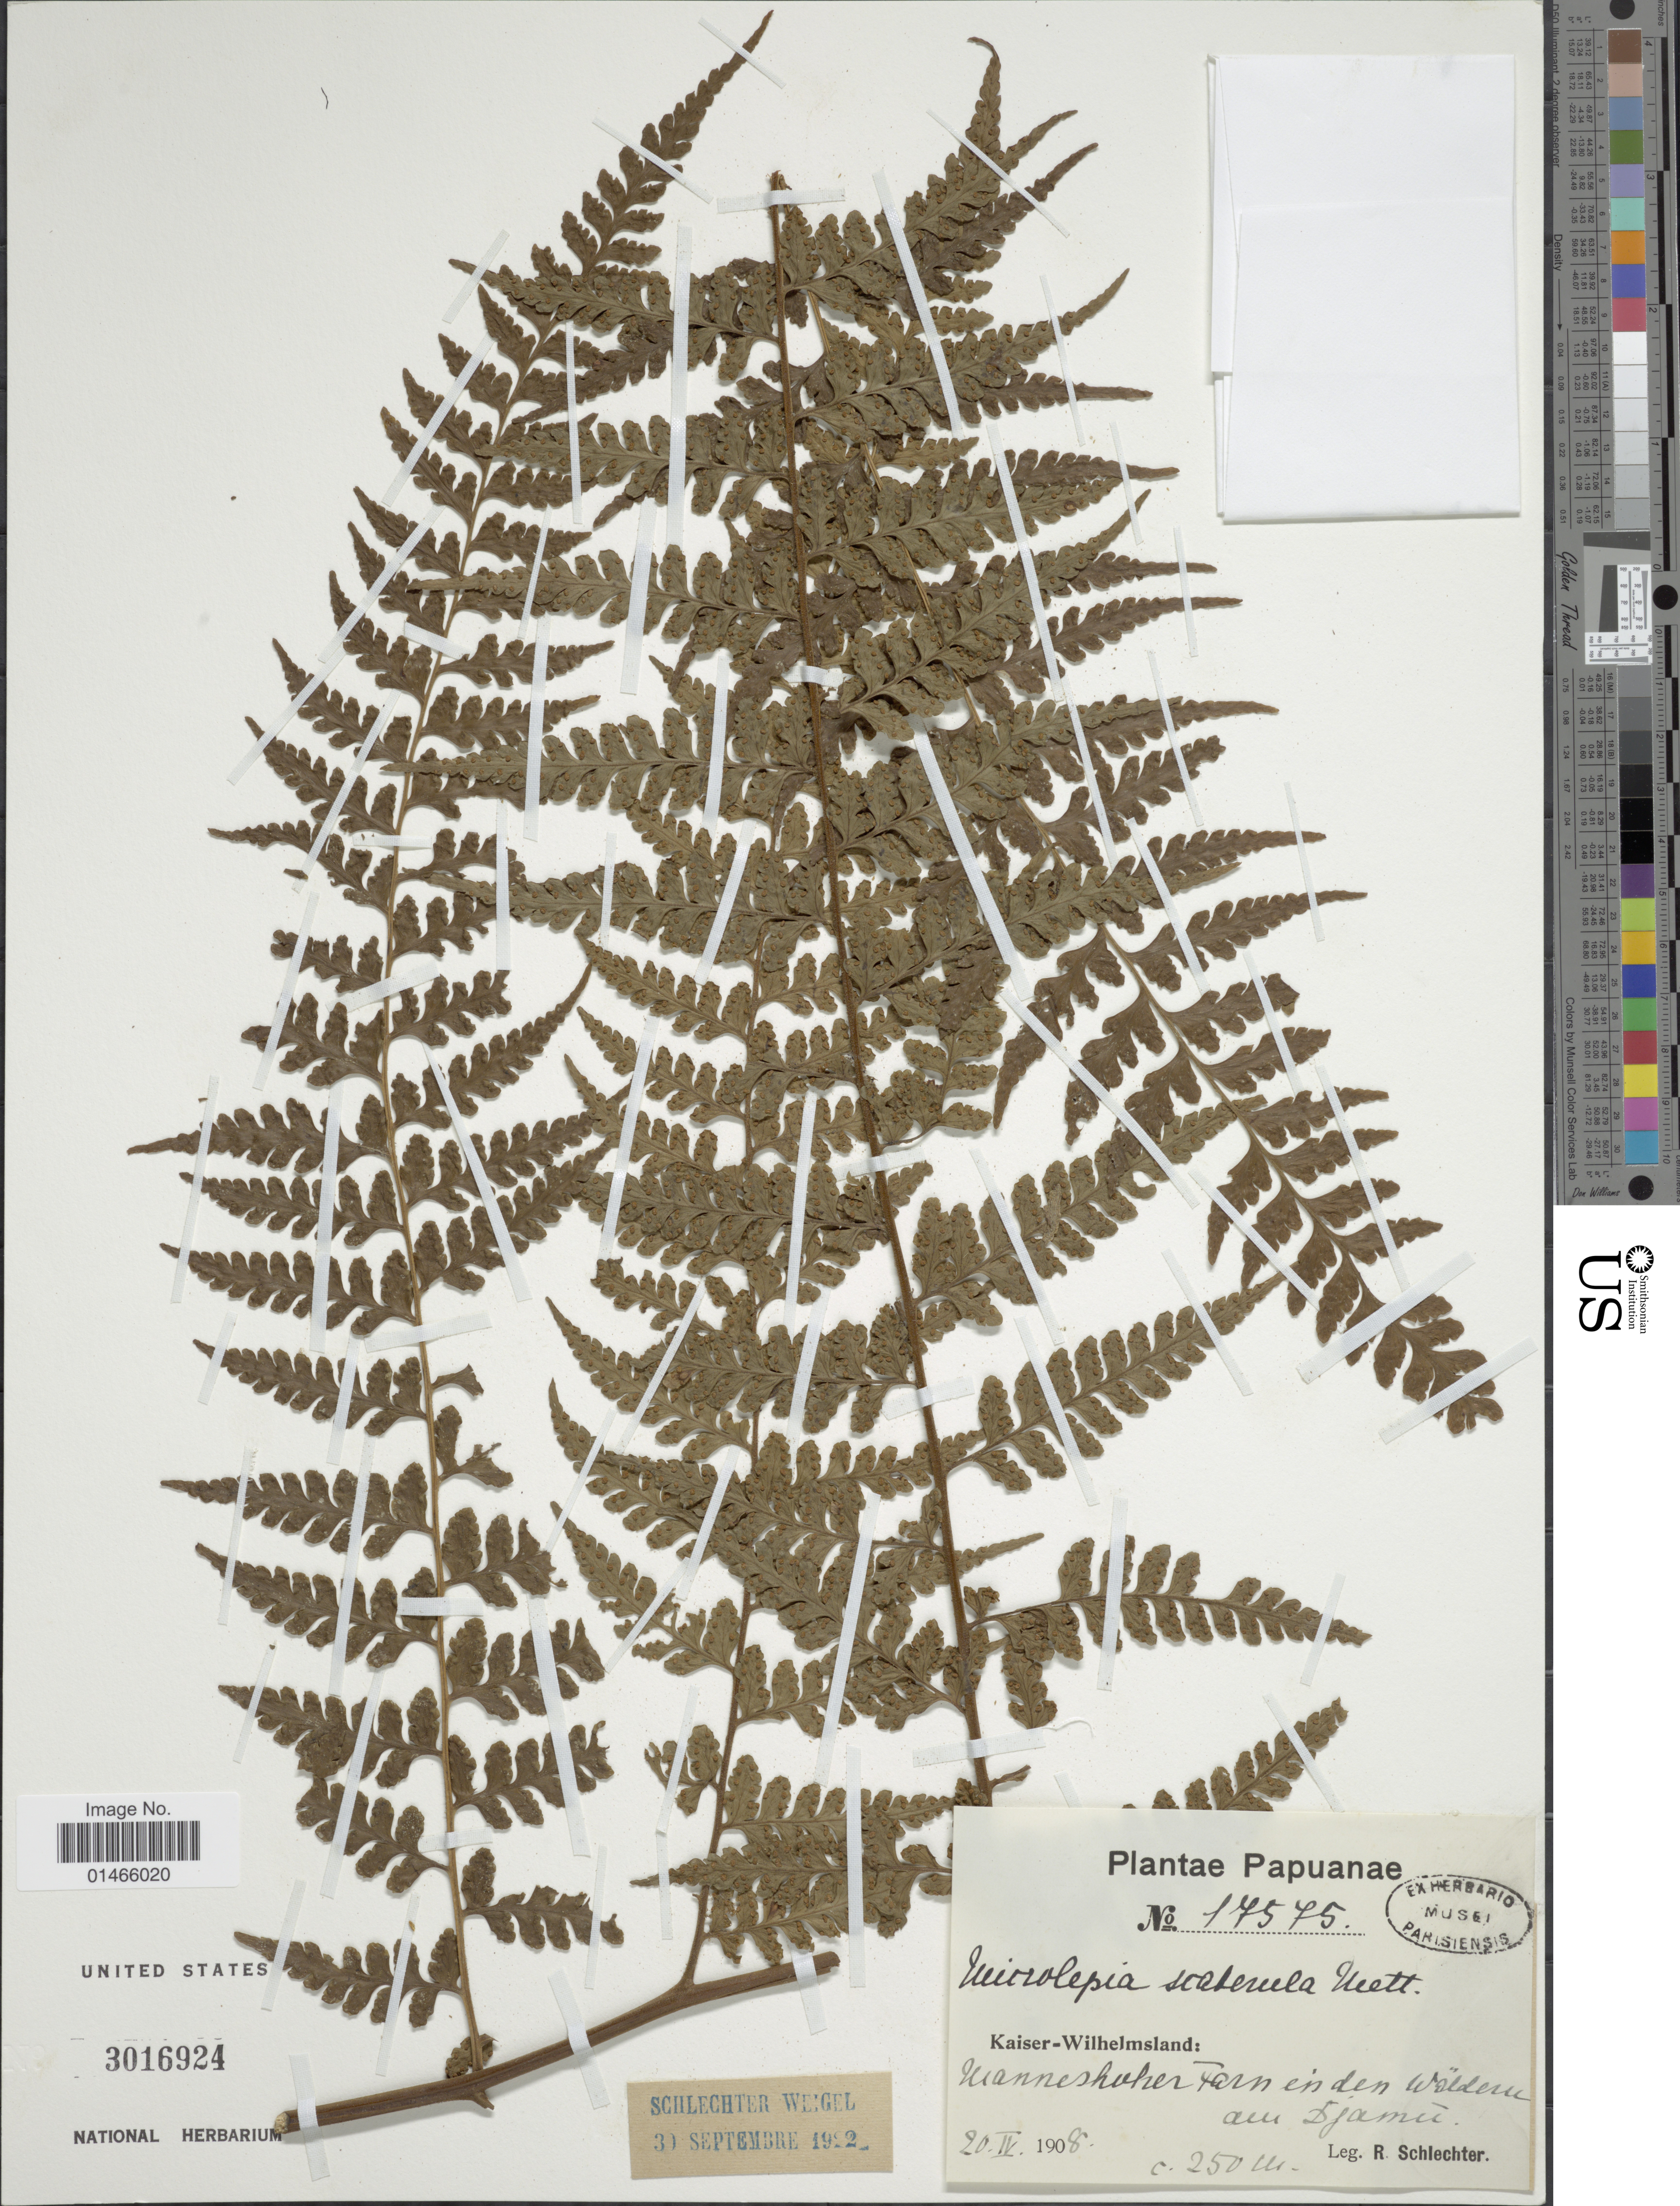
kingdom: Plantae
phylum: Tracheophyta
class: Polypodiopsida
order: Polypodiales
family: Dennstaedtiaceae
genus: Microlepia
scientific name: Microlepia scaberula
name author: Mett. ex Kuhn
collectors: F. R. R. Schlechter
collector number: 17575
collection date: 1908-04-20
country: Papua New Guinea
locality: Kaiser-Wilhelmsland, Manneshoher Farn in Wäldern am Djamu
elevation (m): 250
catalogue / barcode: US 3016924